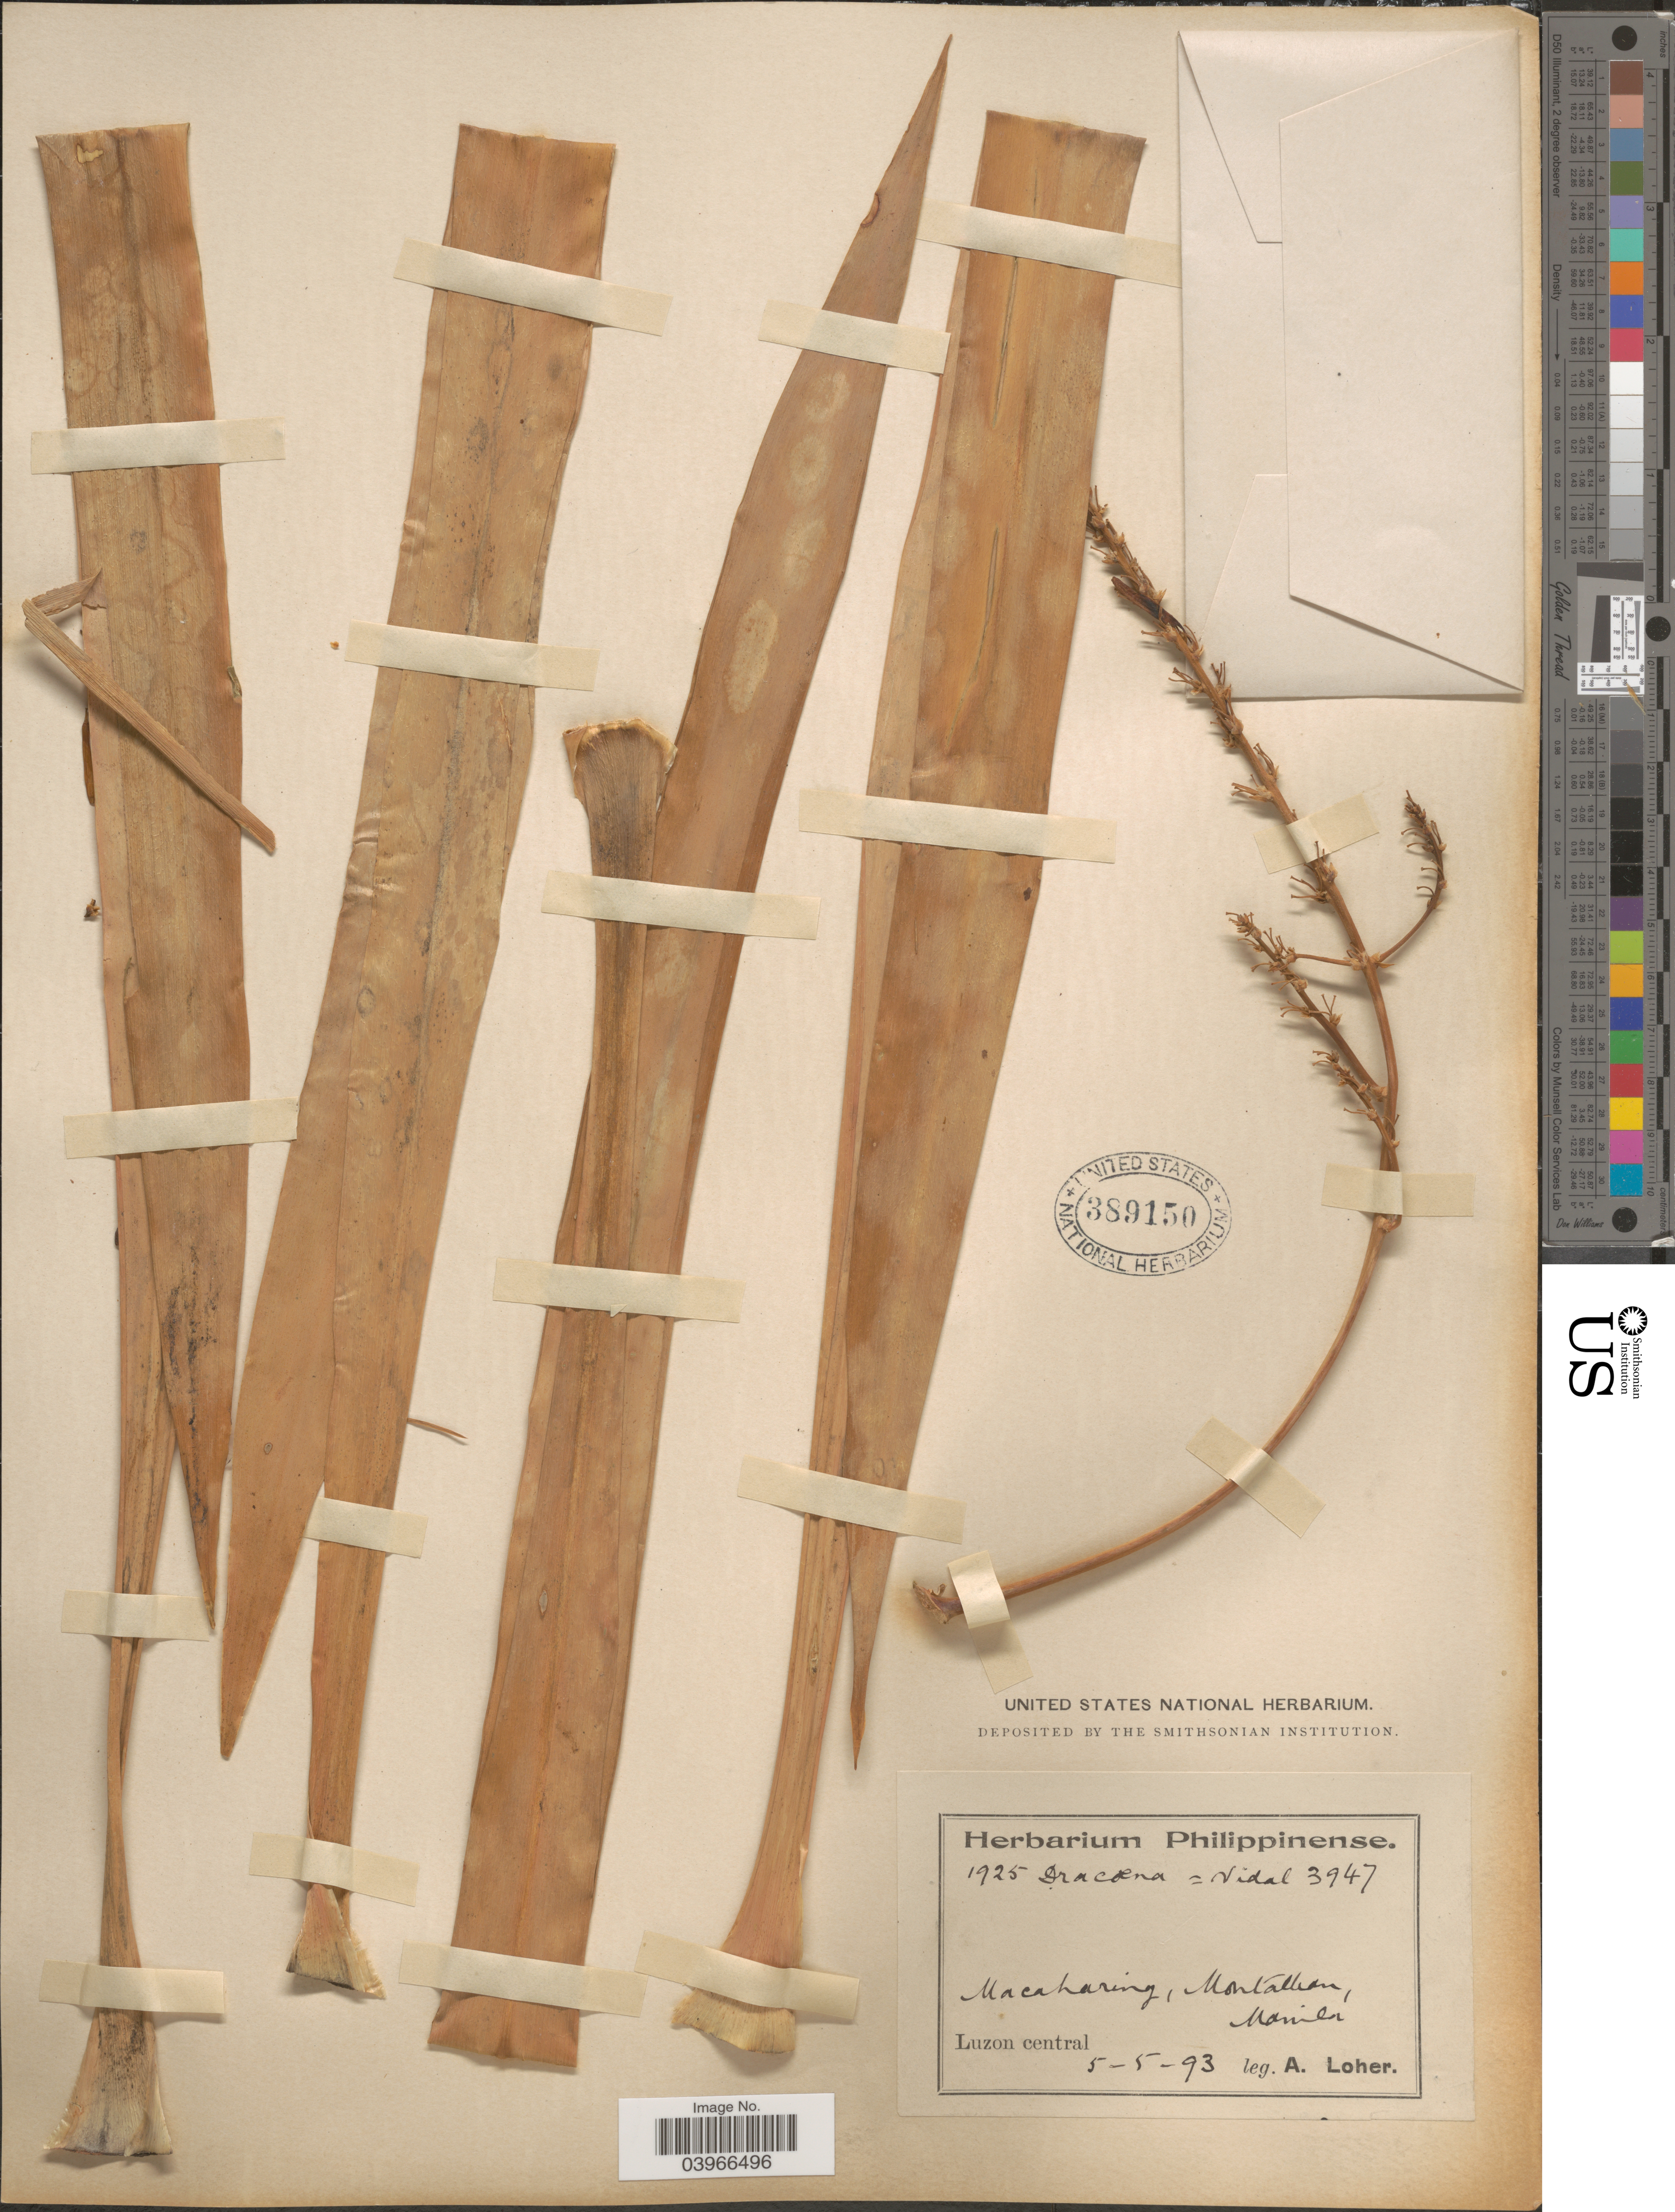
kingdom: Plantae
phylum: Tracheophyta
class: Liliopsida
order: Asparagales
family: Asparagaceae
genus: Dracaena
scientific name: Dracaena sp.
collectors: A. Loher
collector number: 1925/3947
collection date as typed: Transcribed d/m/y: 5/5/93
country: Philippines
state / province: Central Luzon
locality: Macaharing, Montalhan, Manila. Luzon central.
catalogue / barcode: US 389150